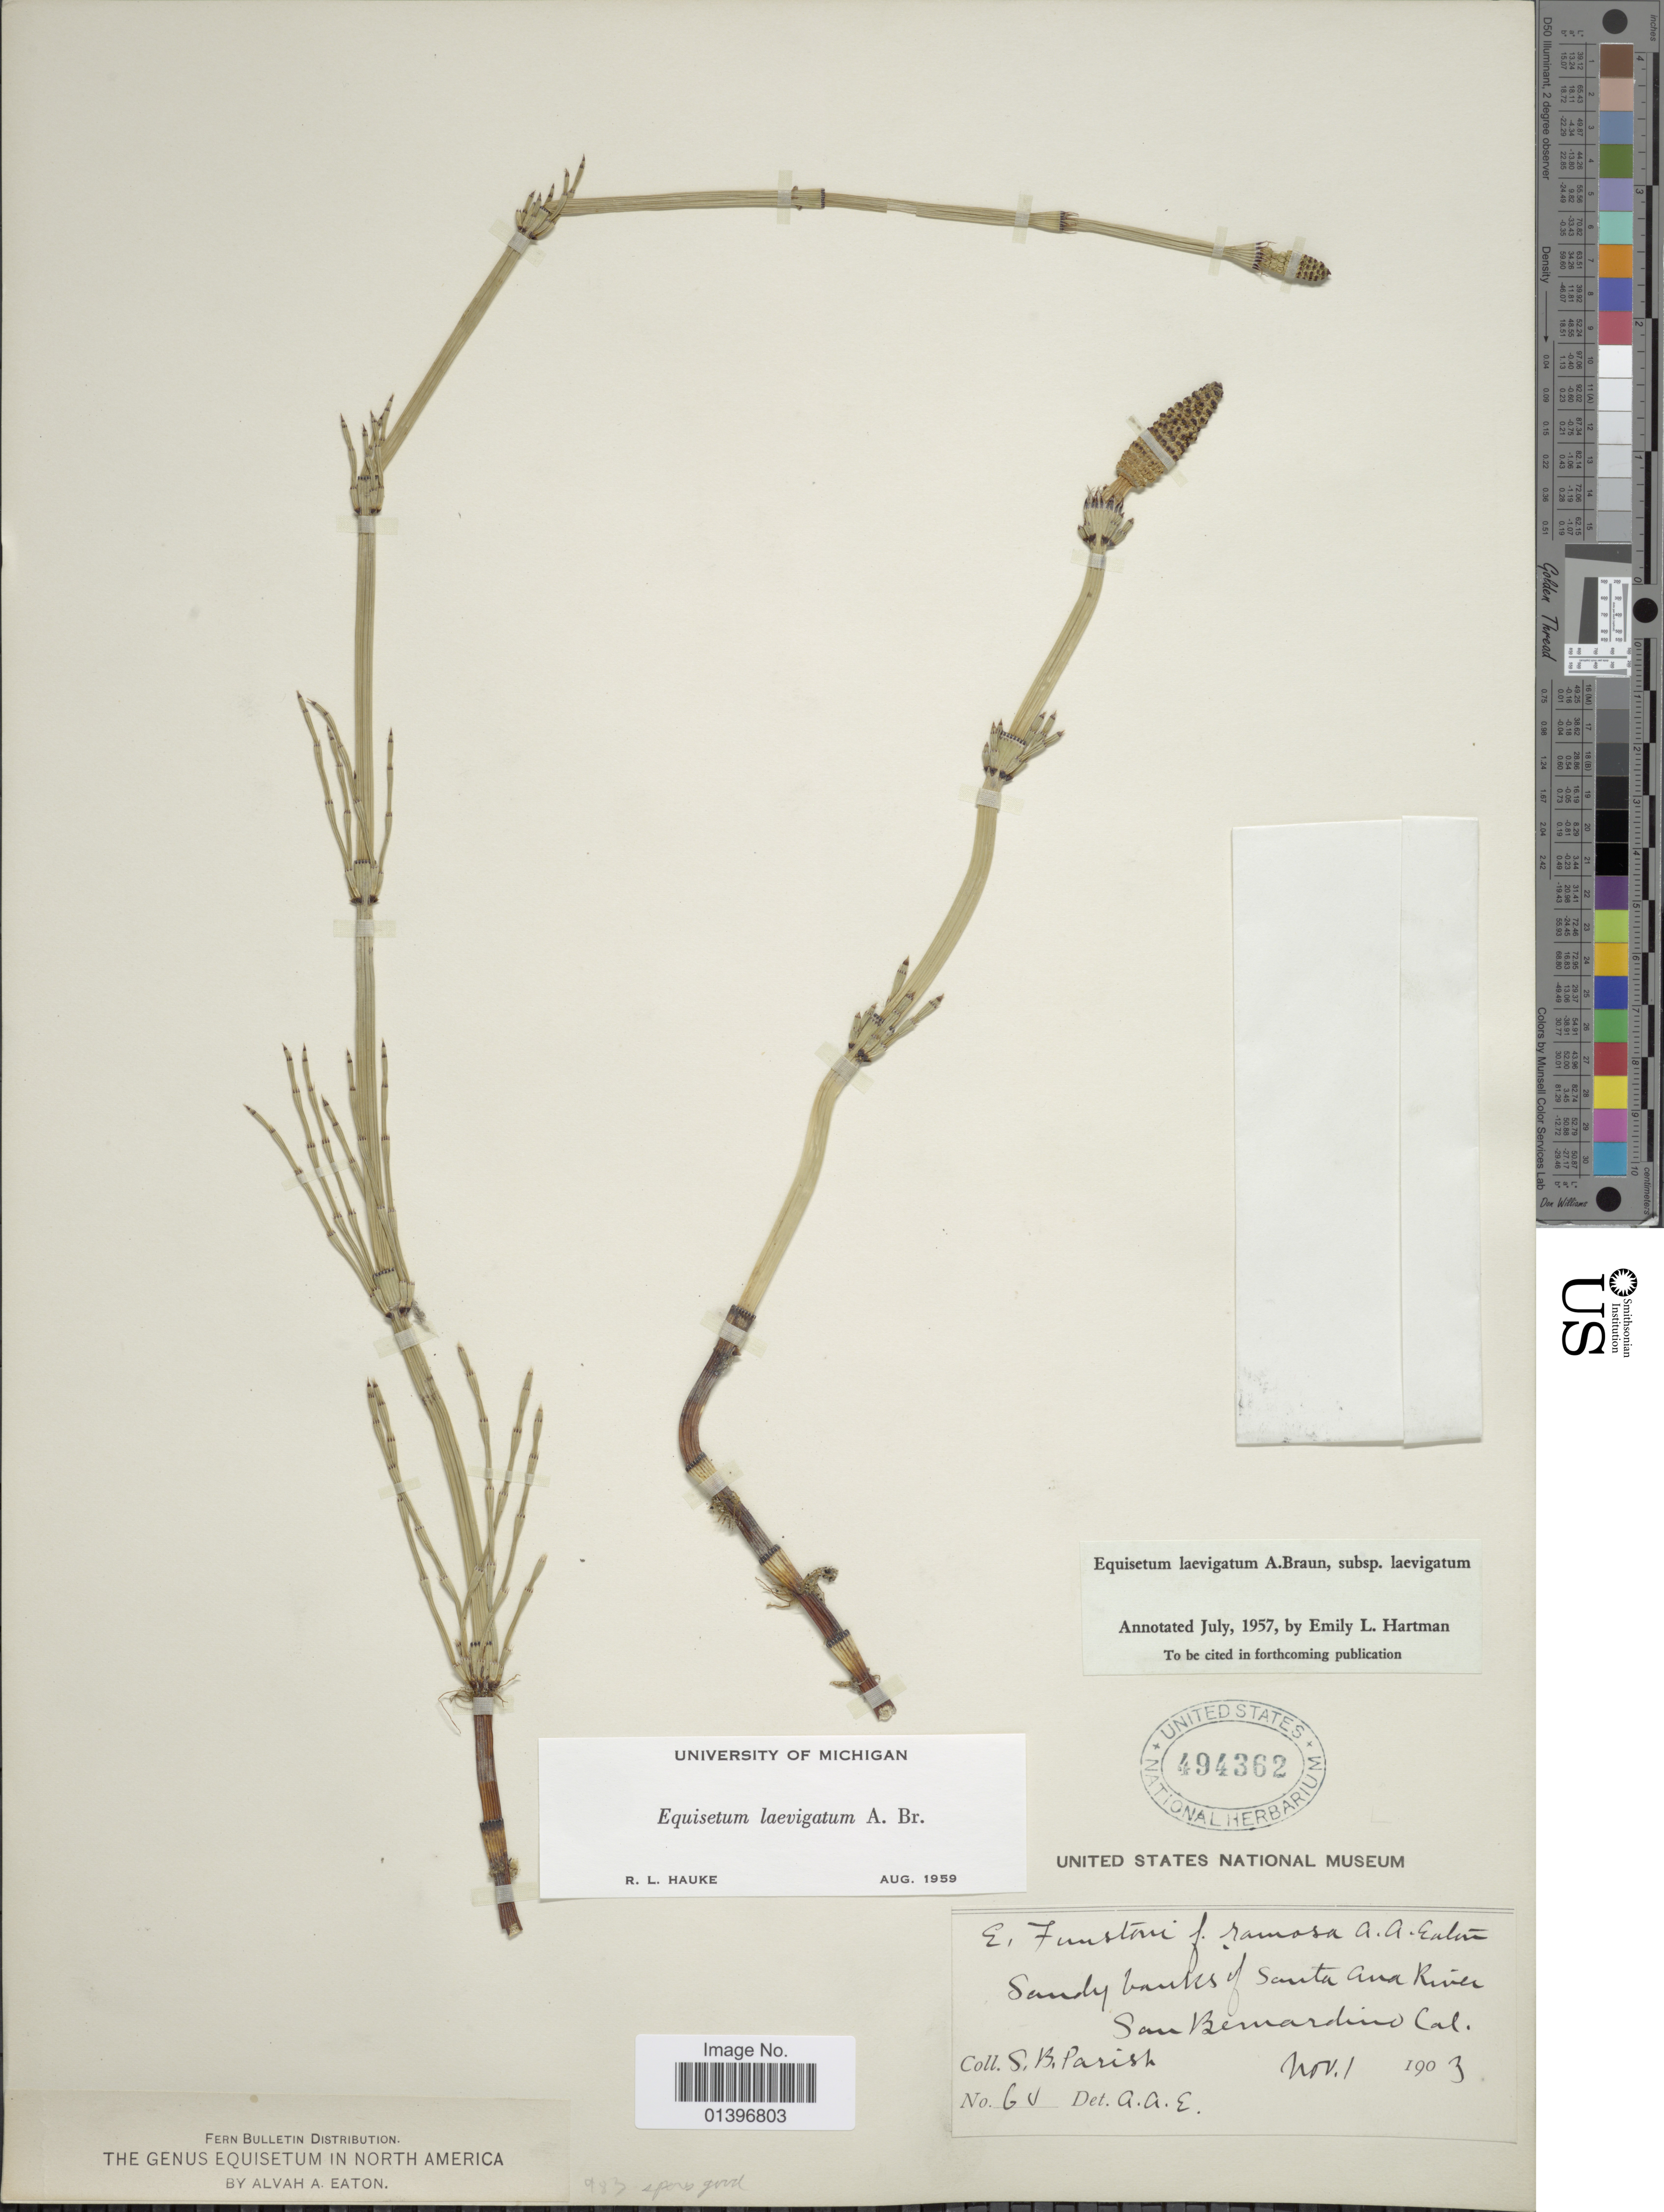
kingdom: Plantae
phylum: Tracheophyta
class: Polypodiopsida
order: Equisetales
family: Equisetaceae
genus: Equisetum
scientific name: Equisetum laevigatum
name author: A. Braun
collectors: S. B. Parish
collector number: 60*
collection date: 1903-11-01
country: United States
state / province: California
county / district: San Bernardino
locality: Sandy banks of Santa Ana River, San Bernardino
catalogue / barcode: US 494362